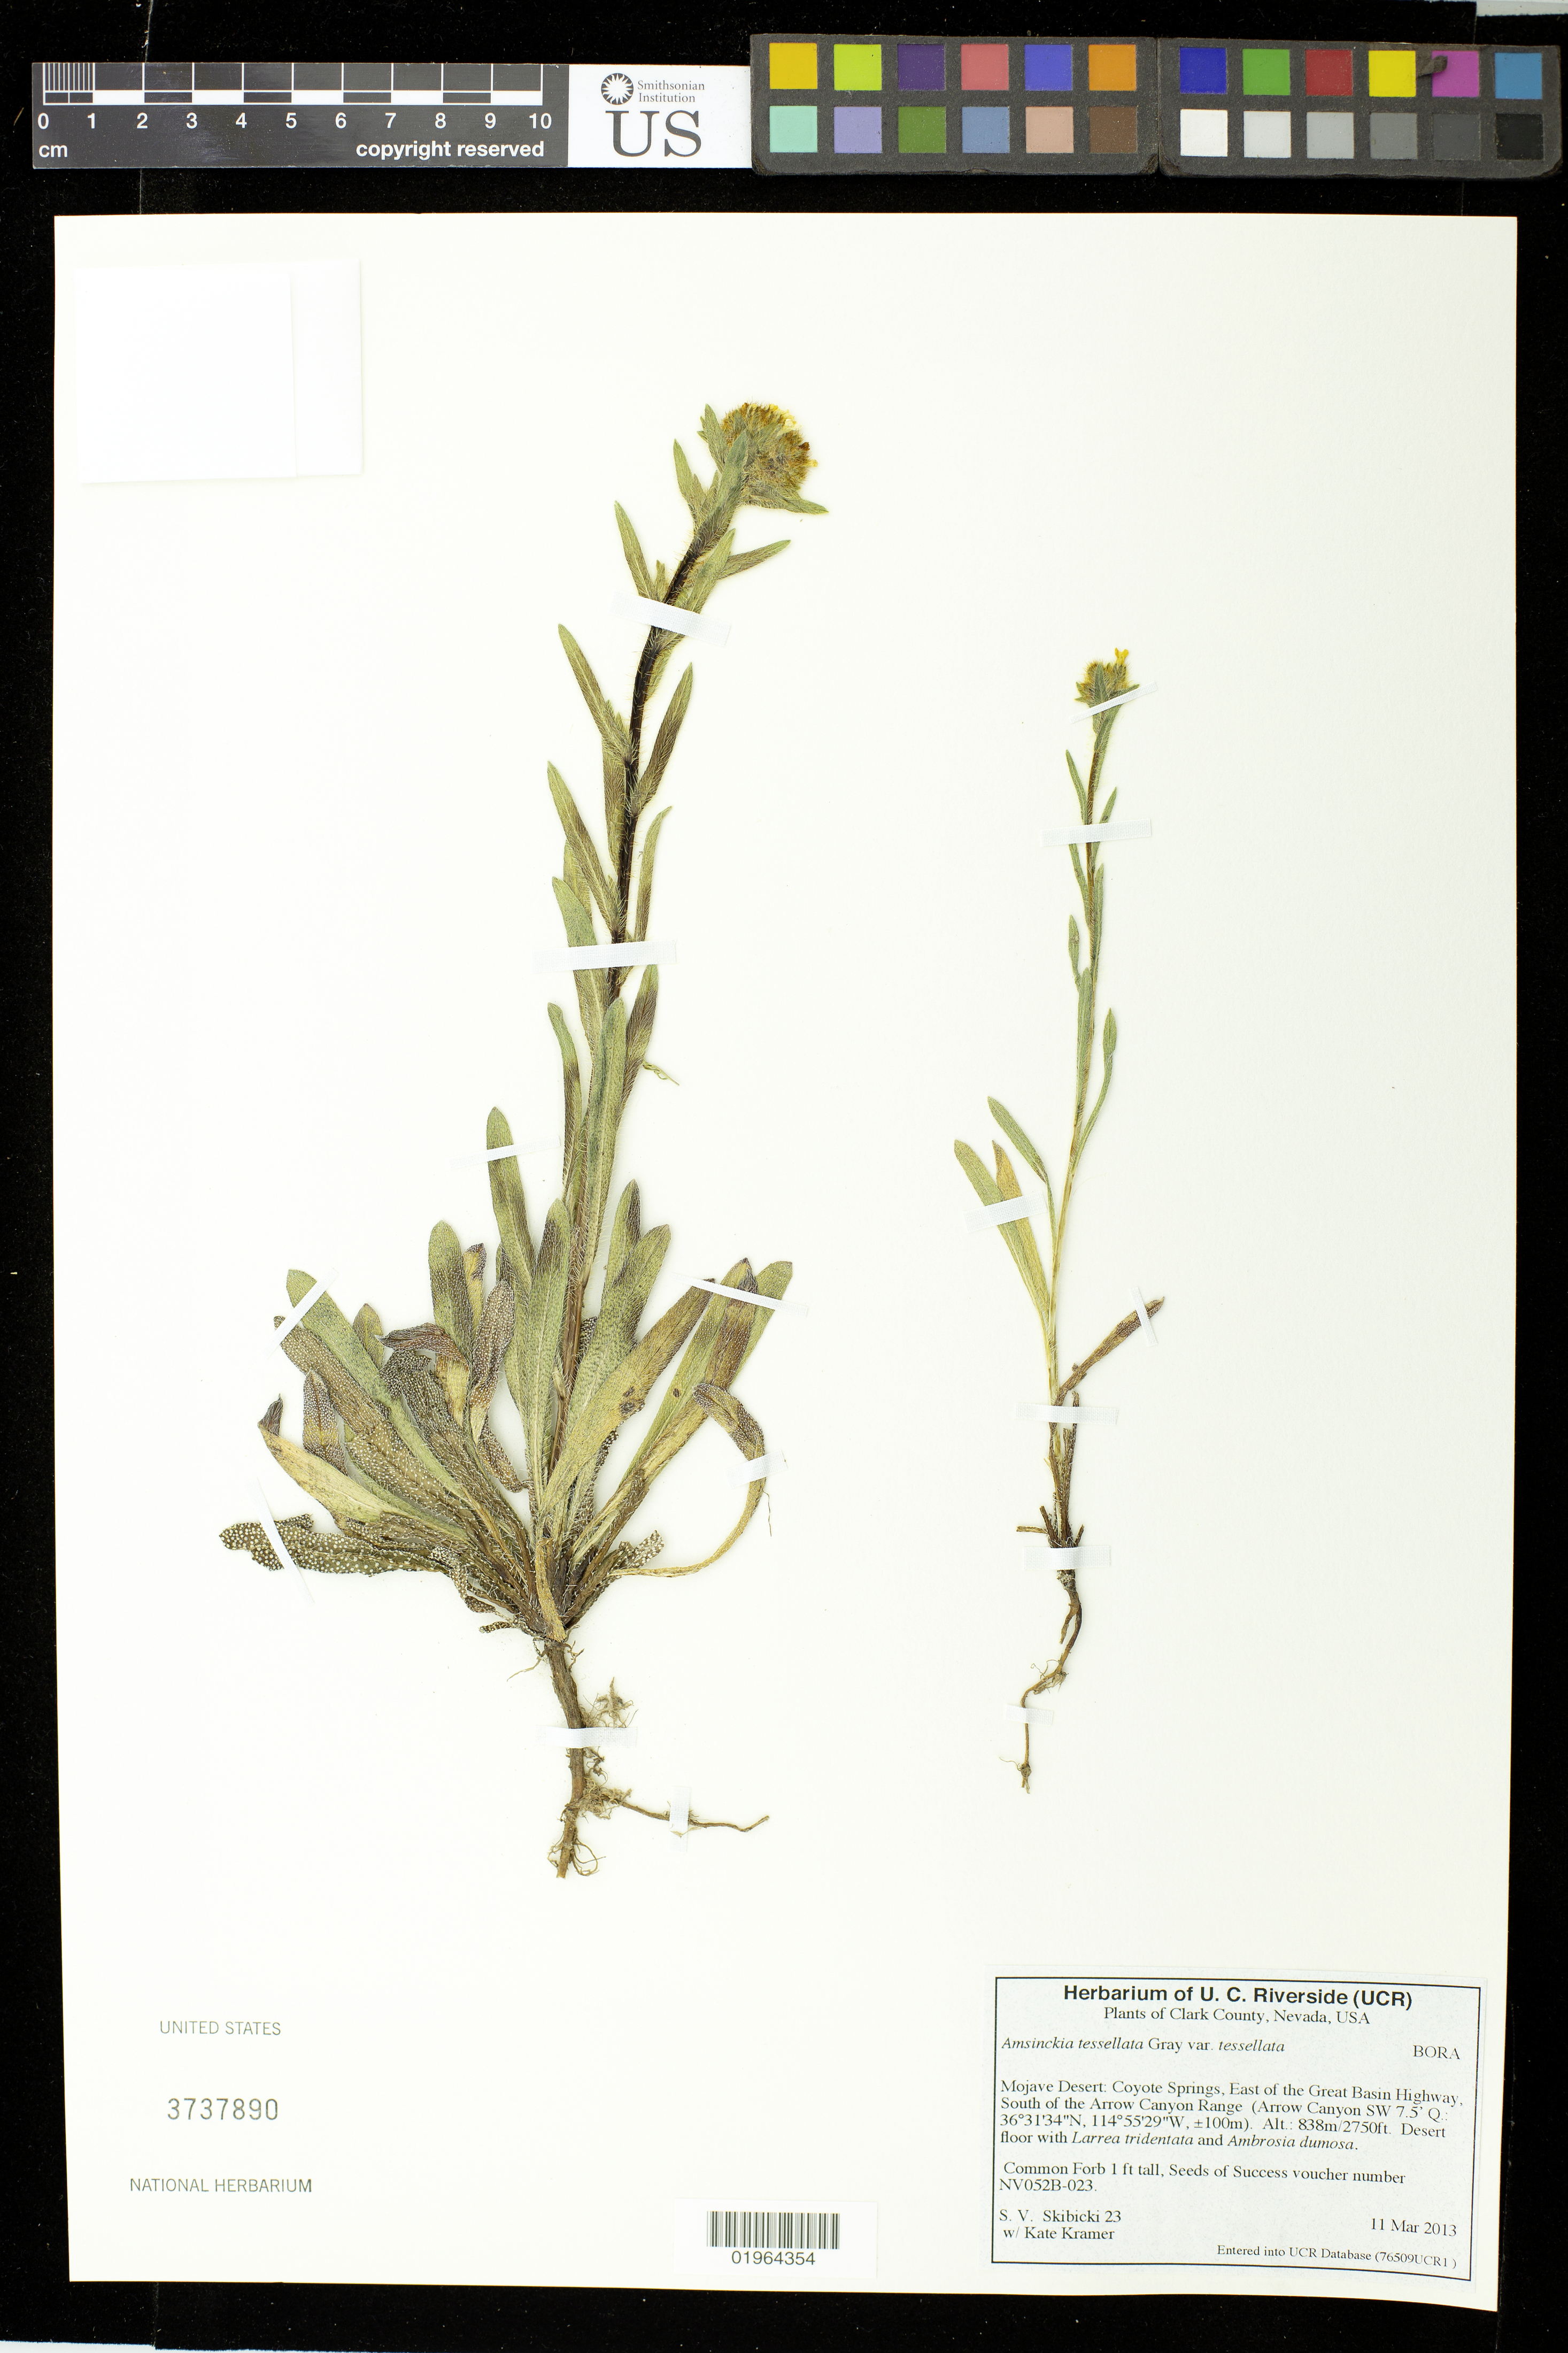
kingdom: Plantae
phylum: Tracheophyta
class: Magnoliopsida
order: Boraginales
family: Boraginaceae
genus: Amsinckia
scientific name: Amsinckia tessellata var. tessellata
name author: A. Gray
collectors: S. Skibicki & K. Kramer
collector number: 23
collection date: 2013-03-11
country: United States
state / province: Nevada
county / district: Clark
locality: Mojave Desert, Coyote Springs, E of the Great Basin Hwy, S of the Arrow Canyon Range (Arrow Canyon)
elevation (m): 838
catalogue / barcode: US 3737890